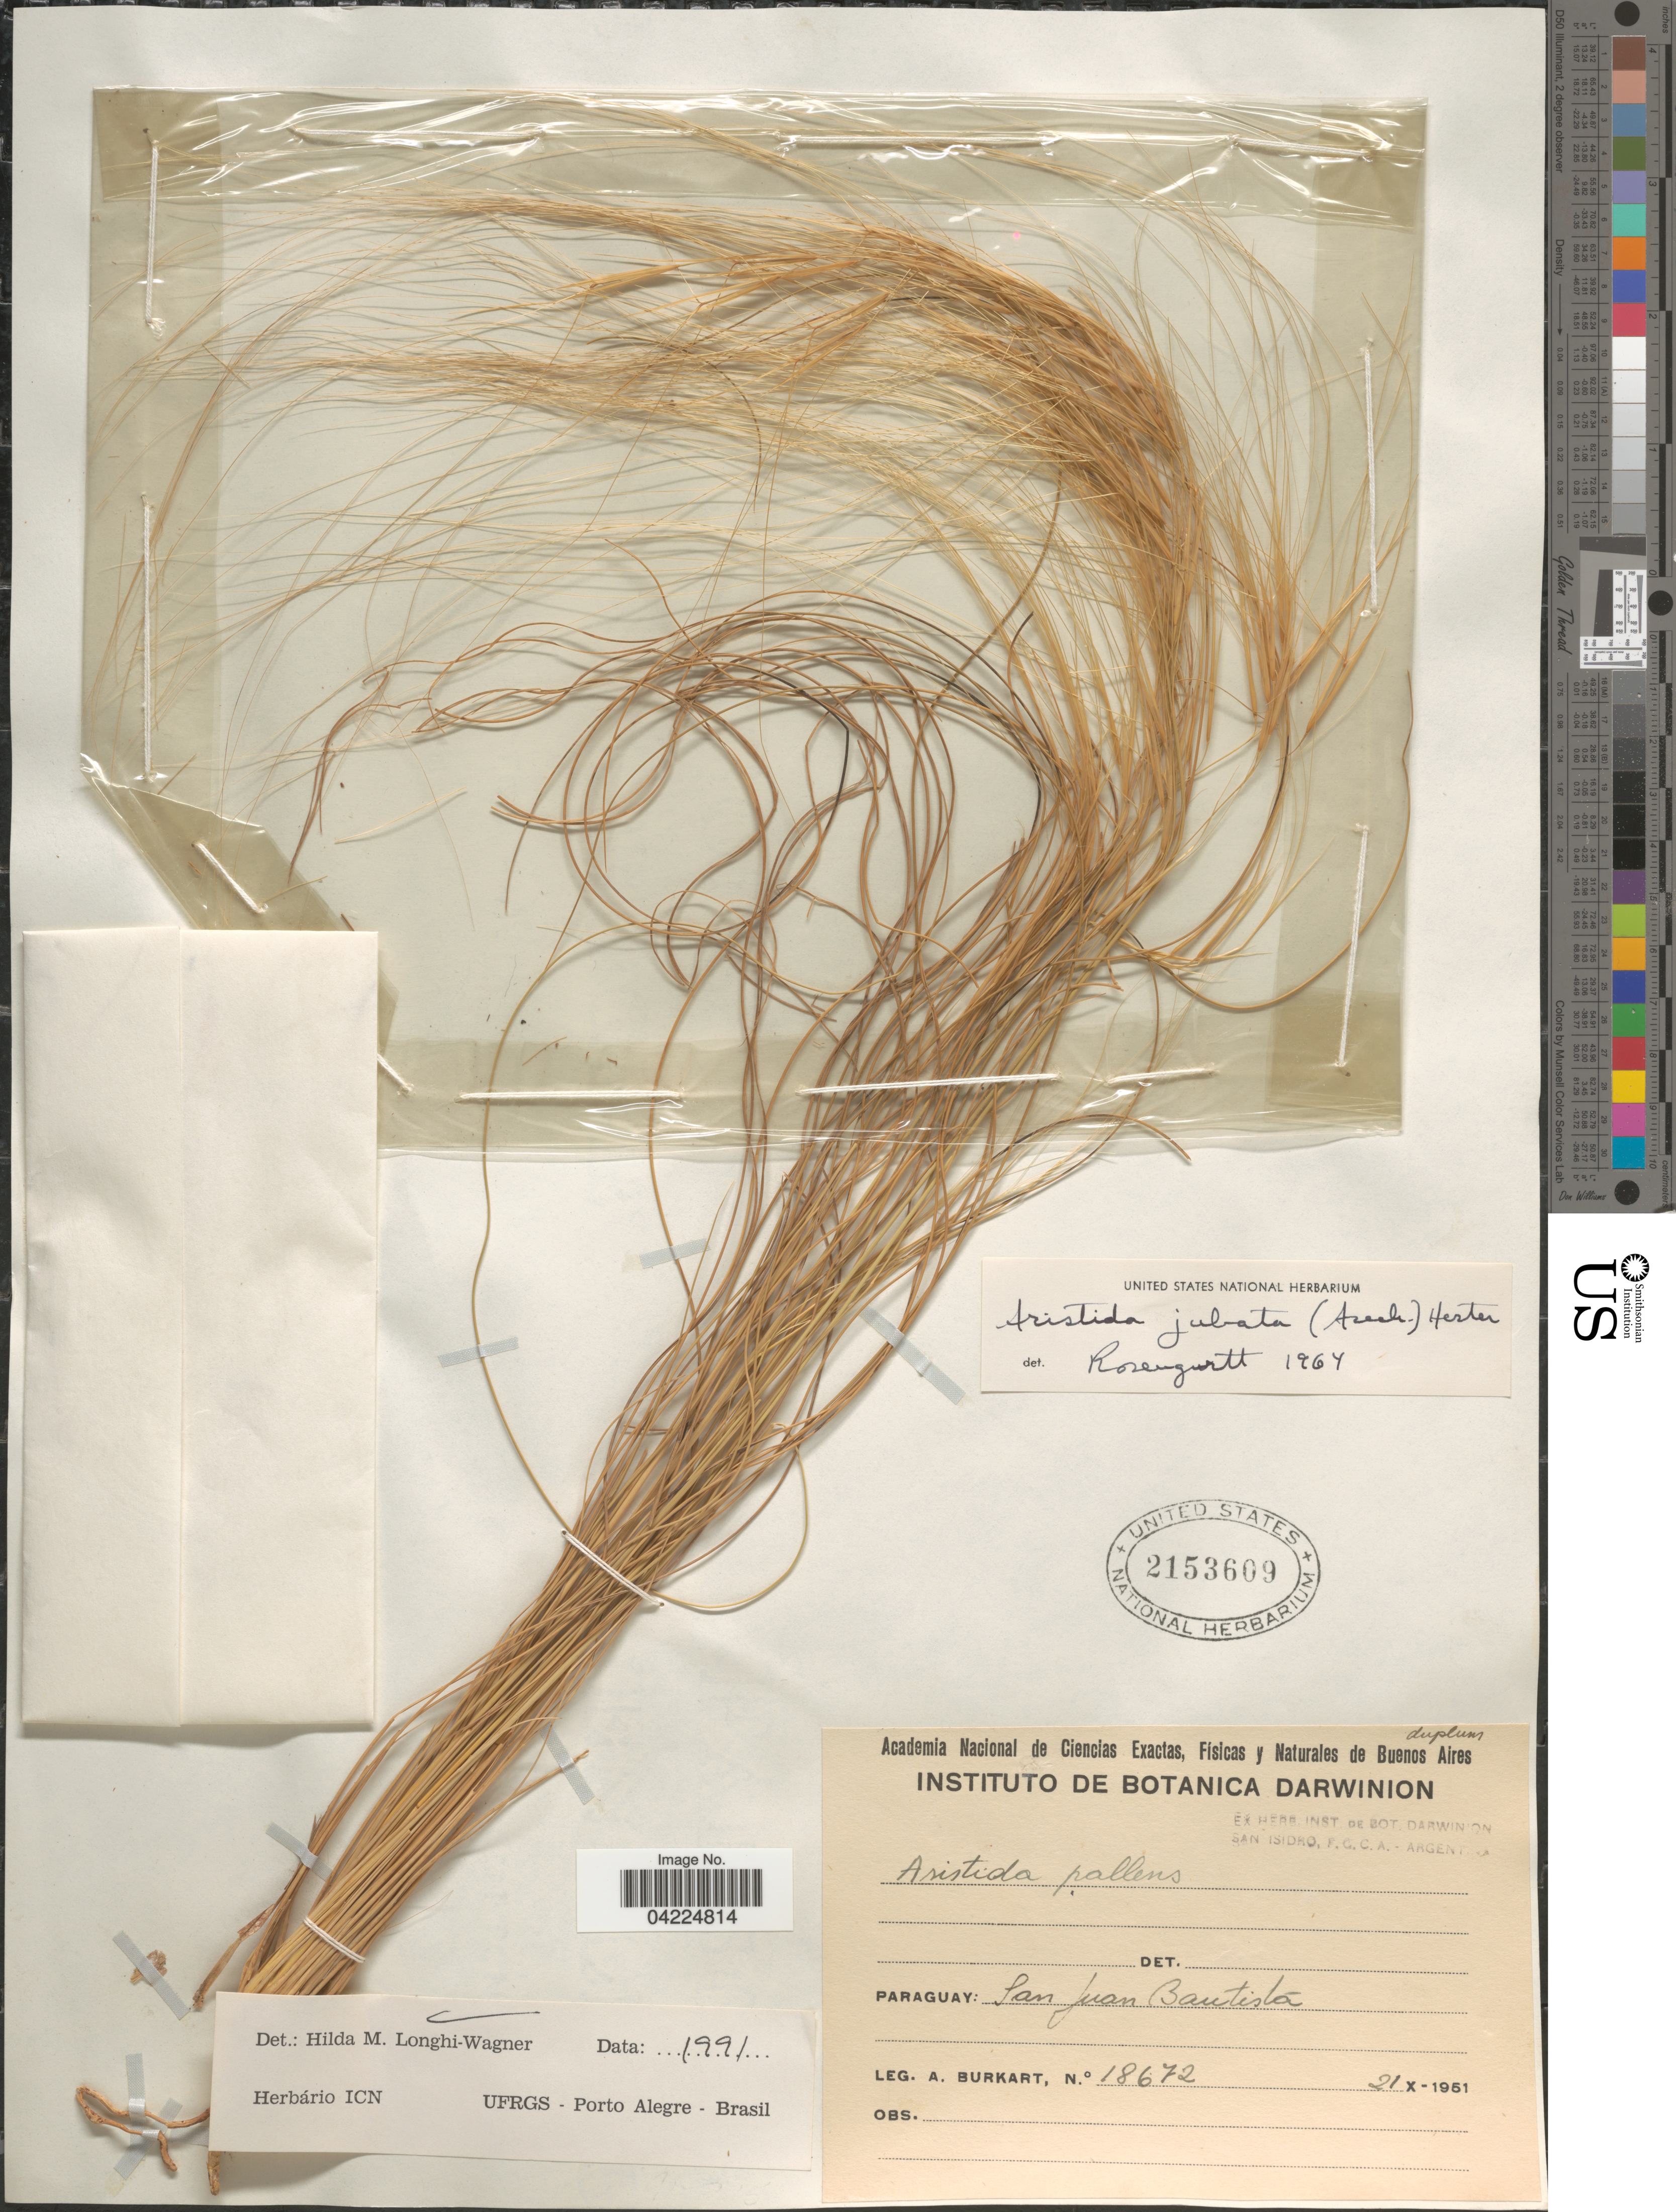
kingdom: Plantae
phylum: Tracheophyta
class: Liliopsida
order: Poales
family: Poaceae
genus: Aristida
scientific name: Aristida jubata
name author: (Arechav.) Herter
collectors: A. E. Burkart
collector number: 18672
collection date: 1951-10-21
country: Paraguay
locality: San Juan. Bautista.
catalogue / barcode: US 2153609